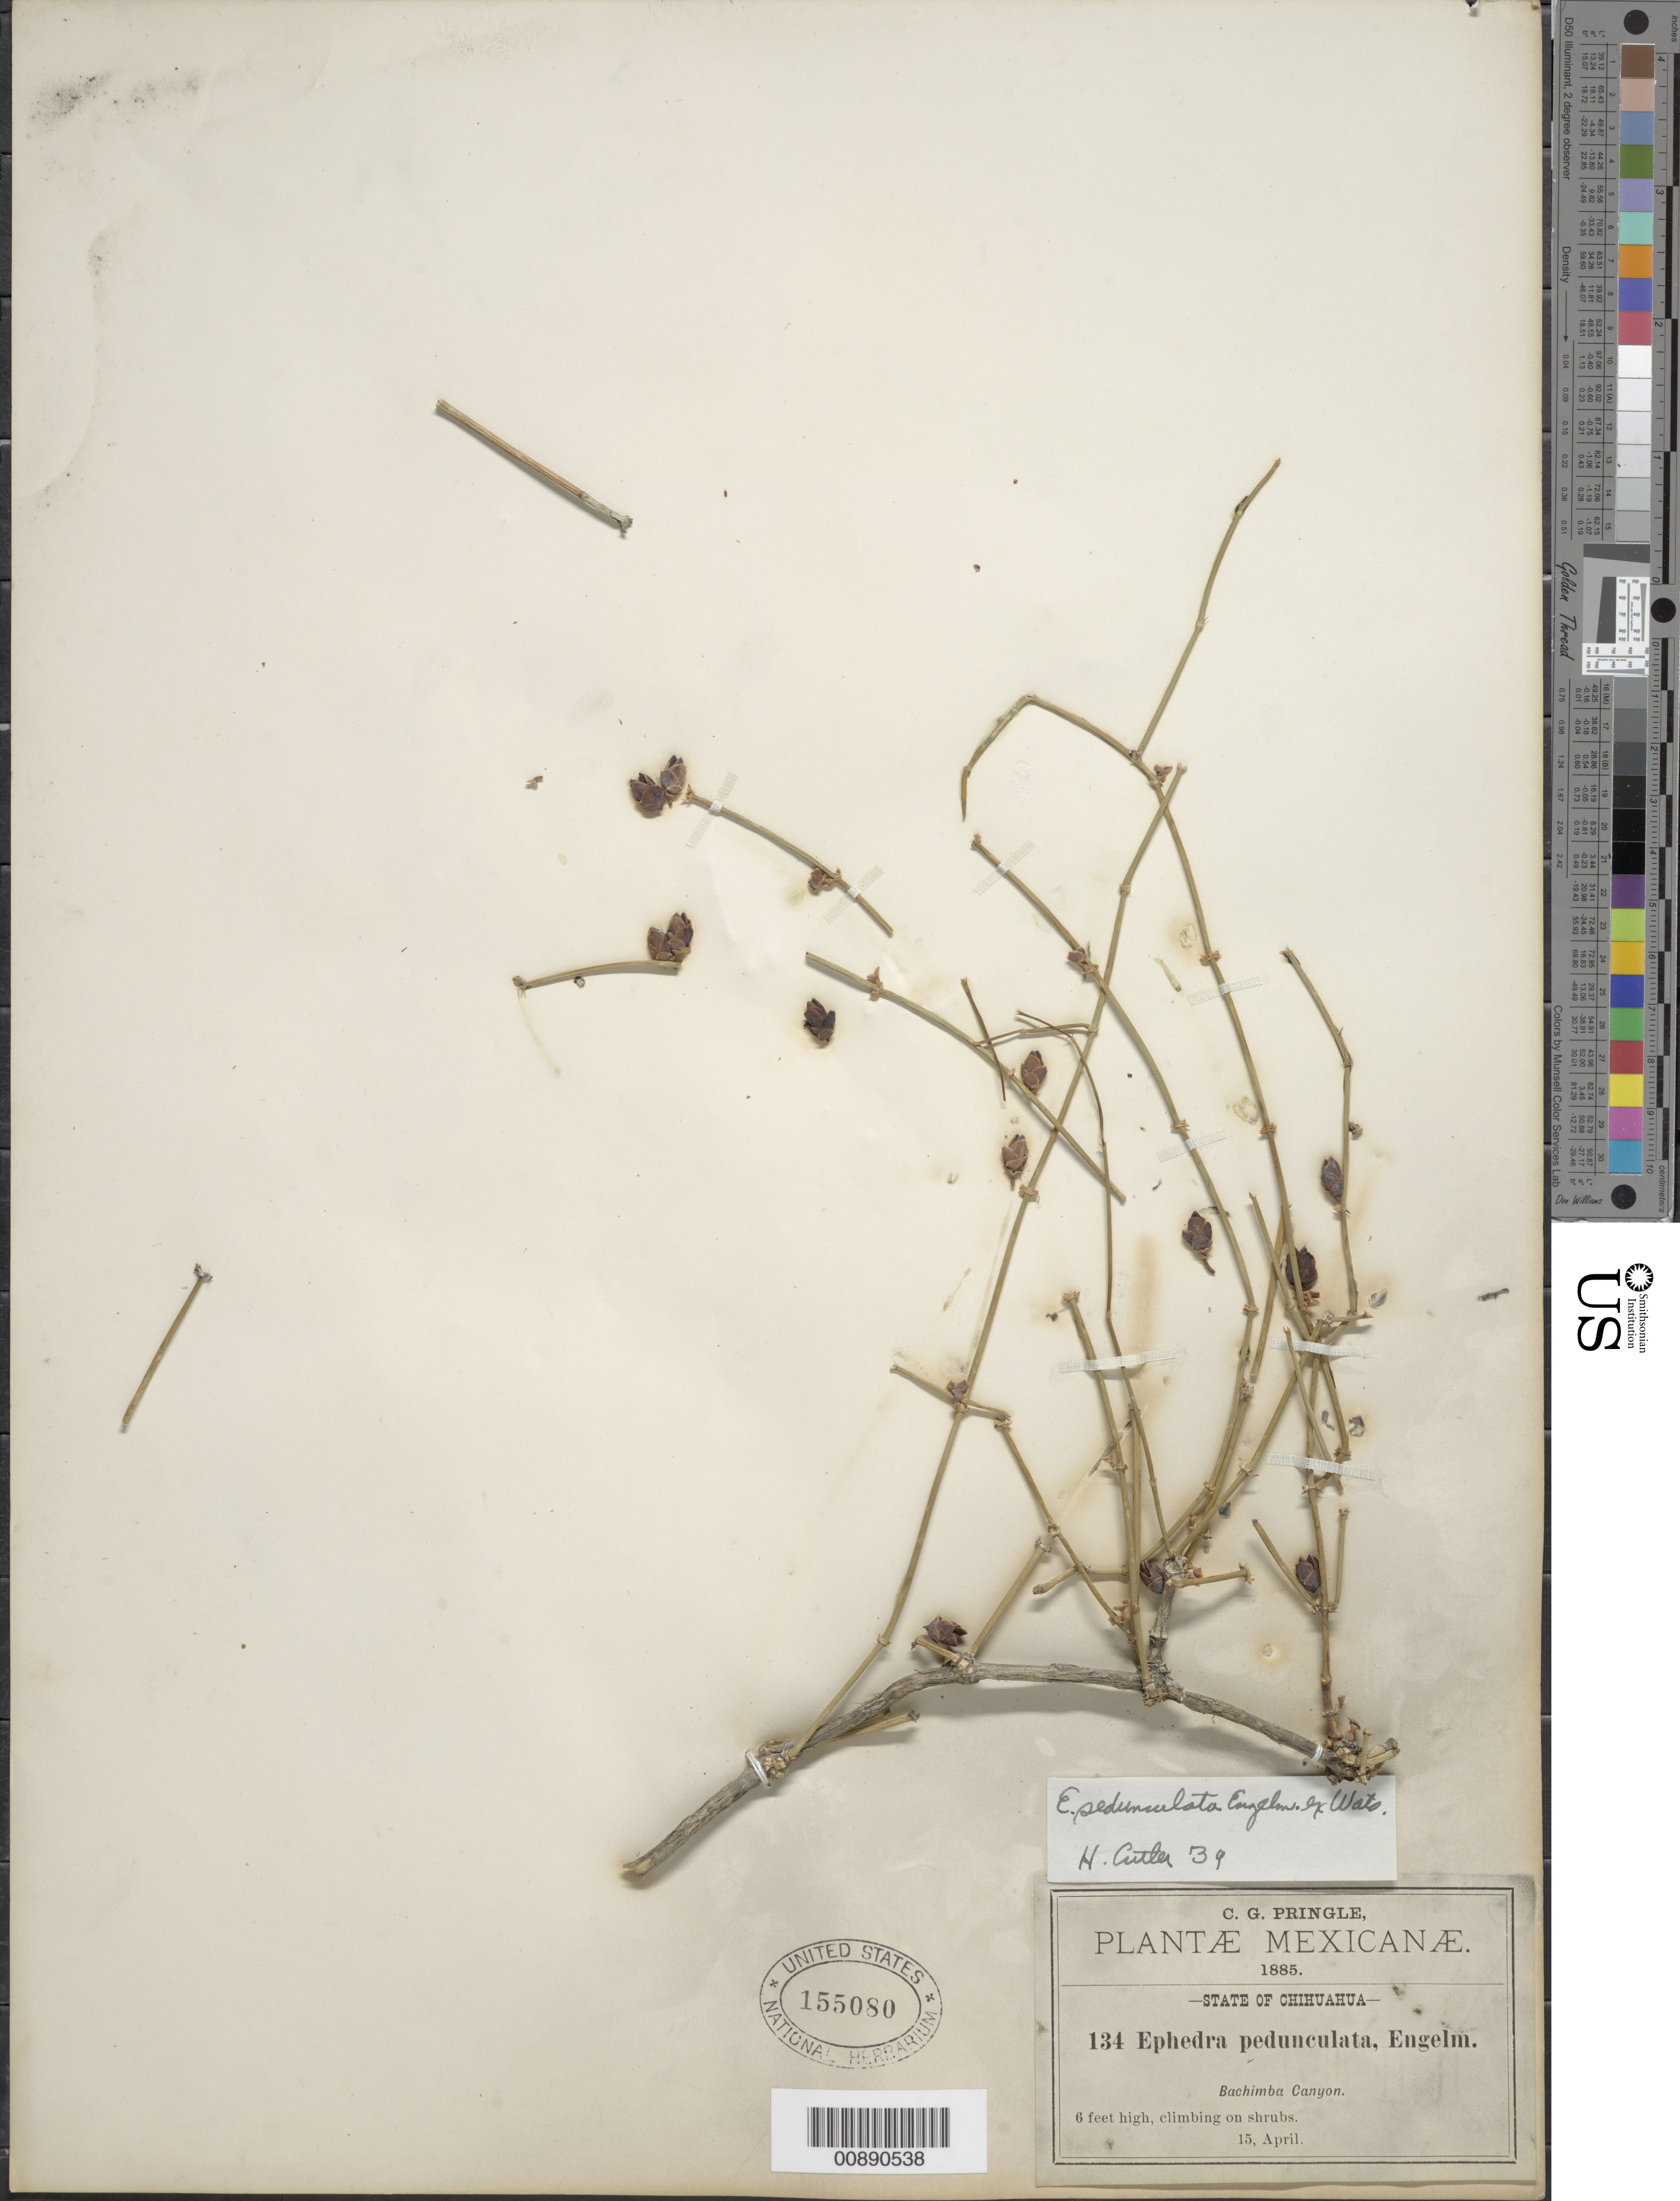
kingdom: Plantae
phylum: Tracheophyta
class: Gnetopsida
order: Ephedrales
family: Ephedraceae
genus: Ephedra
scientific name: Ephedra pedunculata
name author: Engelm. ex S. Watson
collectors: C. G. Pringle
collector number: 134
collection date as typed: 15 Apr 1885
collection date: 1885-04-15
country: Mexico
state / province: Chihuahua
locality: Bachimba Canyon, Chihuahua.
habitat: Climbing on shrubs.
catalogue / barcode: US 155080